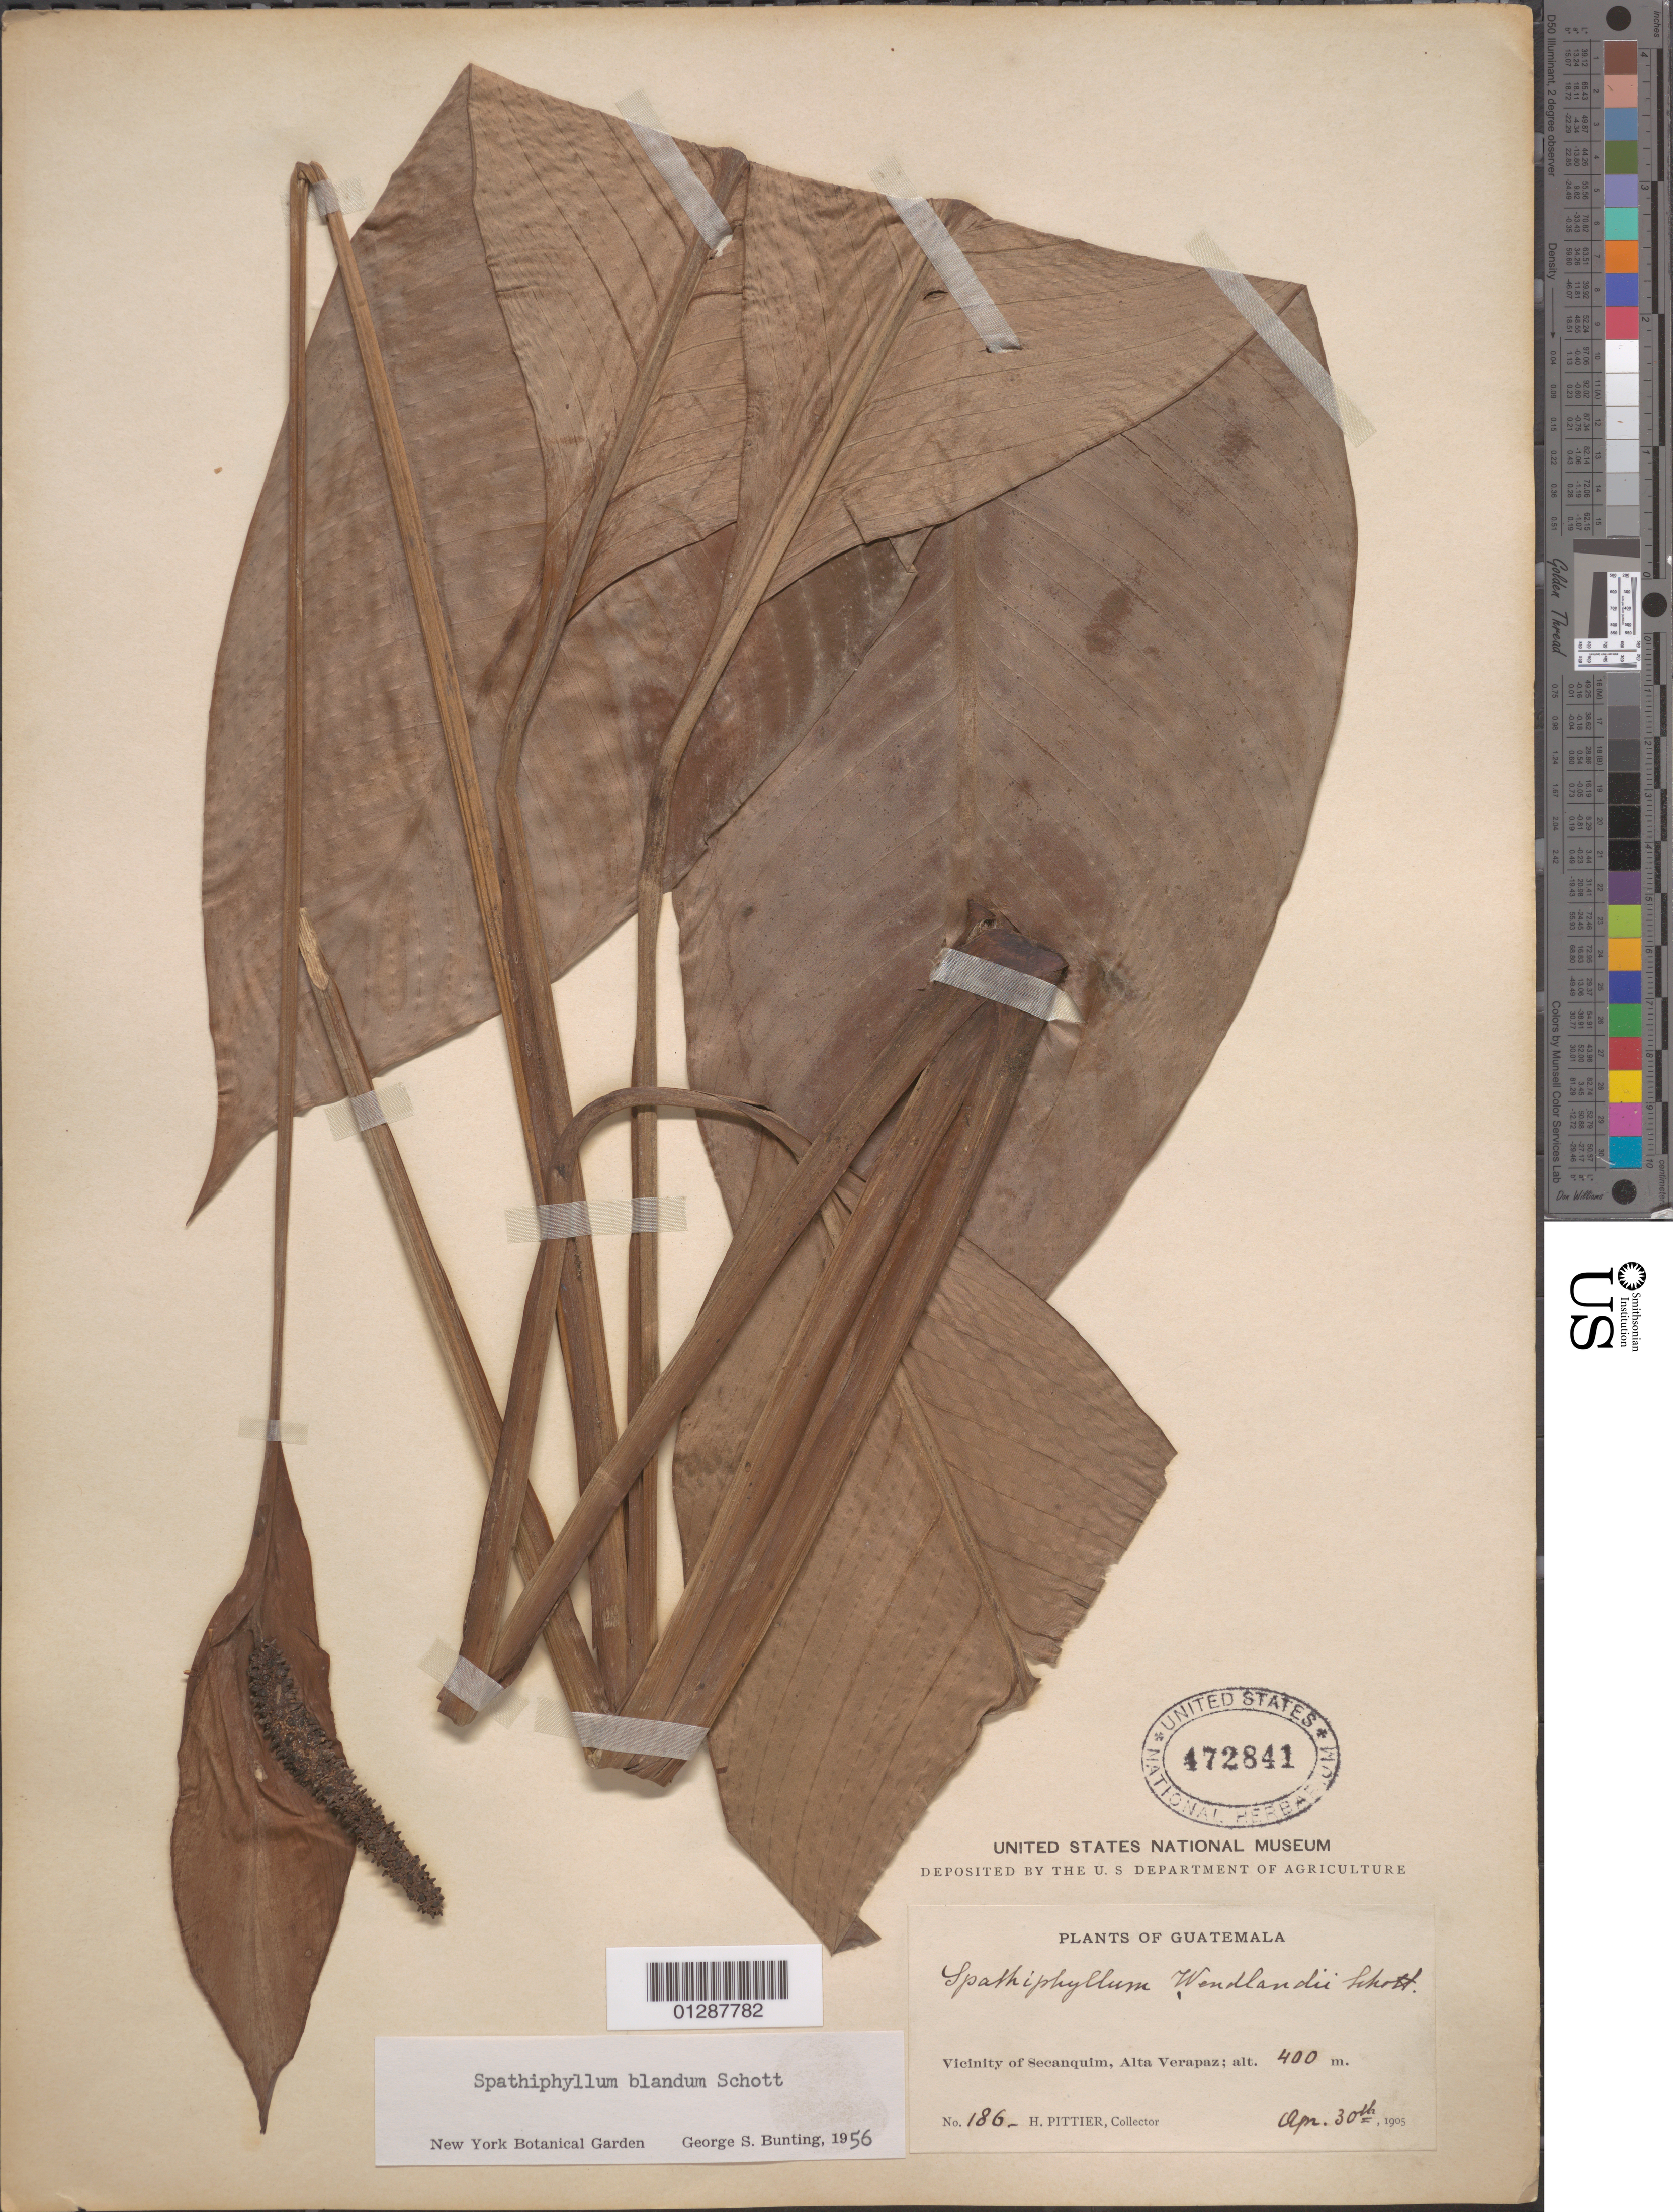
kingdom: Plantae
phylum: Tracheophyta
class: Liliopsida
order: Alismatales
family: Araceae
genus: Spathiphyllum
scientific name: Spathiphyllum blandum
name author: Schott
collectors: H. F. Pittier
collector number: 186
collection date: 1905-04-30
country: Guatemala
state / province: Alta Verapaz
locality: Vicinity of Secanquim.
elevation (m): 400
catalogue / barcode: US 472841